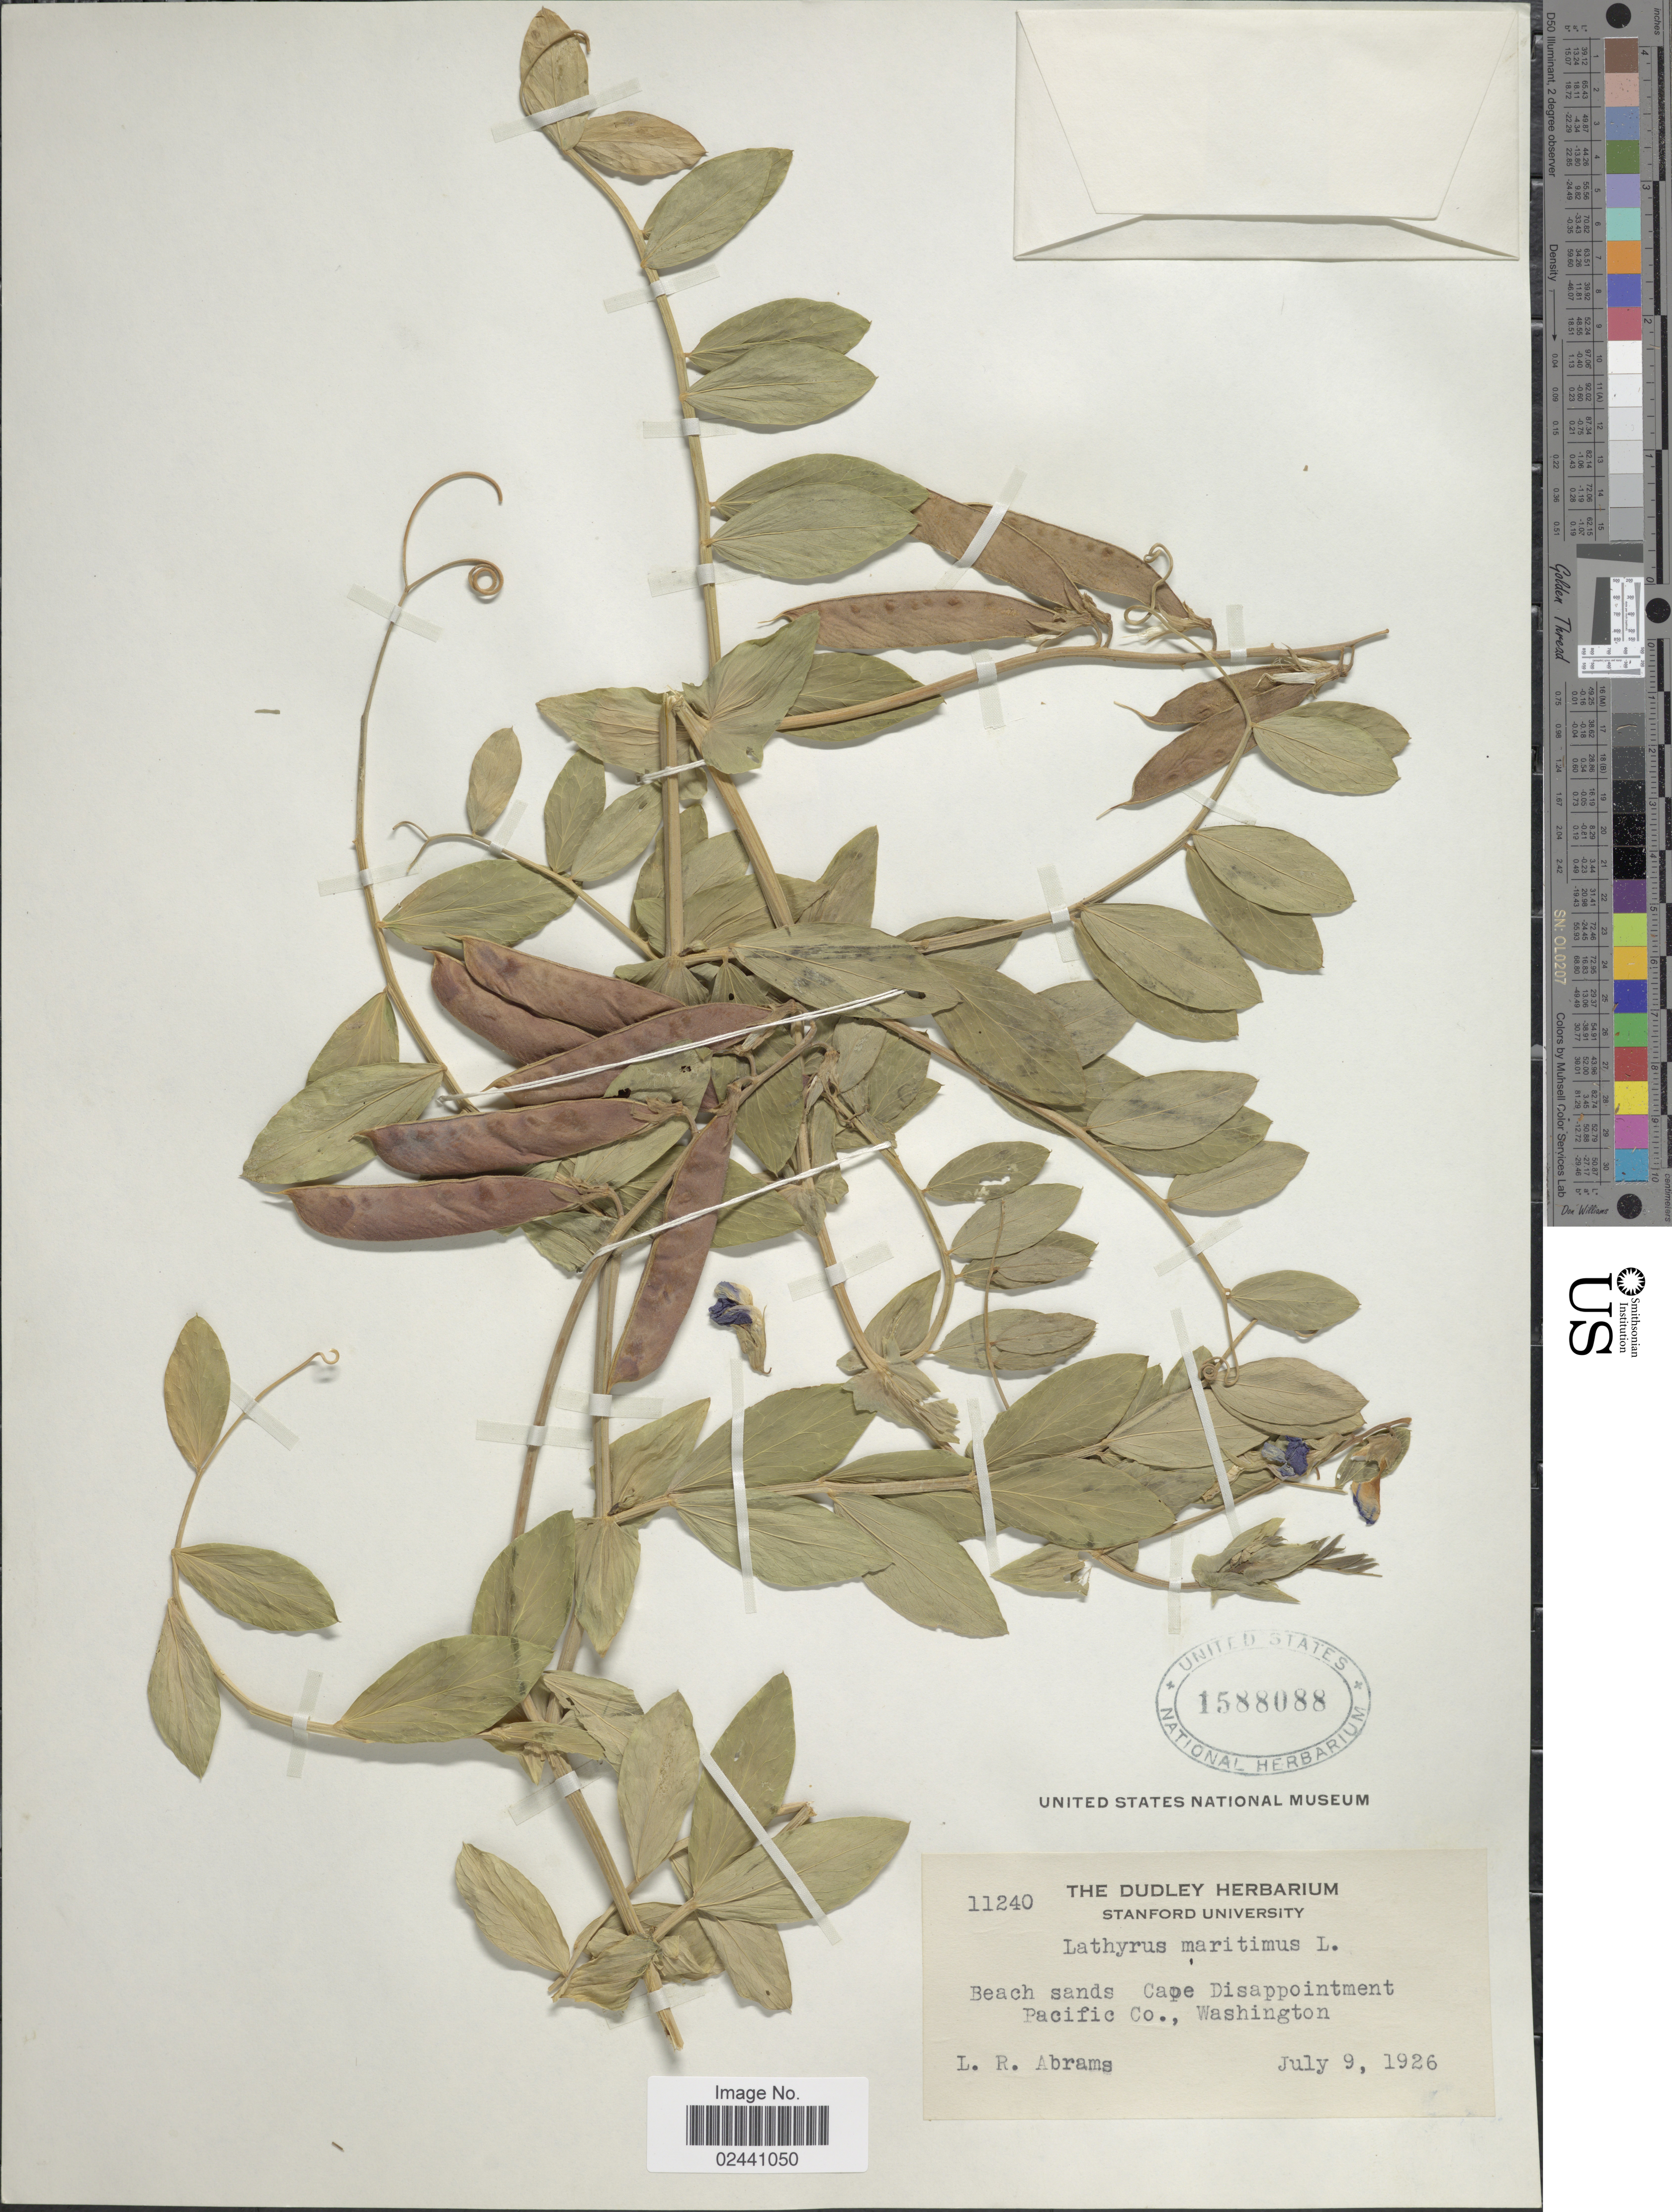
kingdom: Plantae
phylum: Tracheophyta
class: Magnoliopsida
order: Fabales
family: Fabaceae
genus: Lathyrus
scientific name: Lathyrus maritimus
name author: Torr.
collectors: L. Abrams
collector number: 11240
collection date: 1926-07-09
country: United States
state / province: Washington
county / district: Pacific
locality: Beach sands Cape Disappointment Pacific Co.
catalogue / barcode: US 1588088